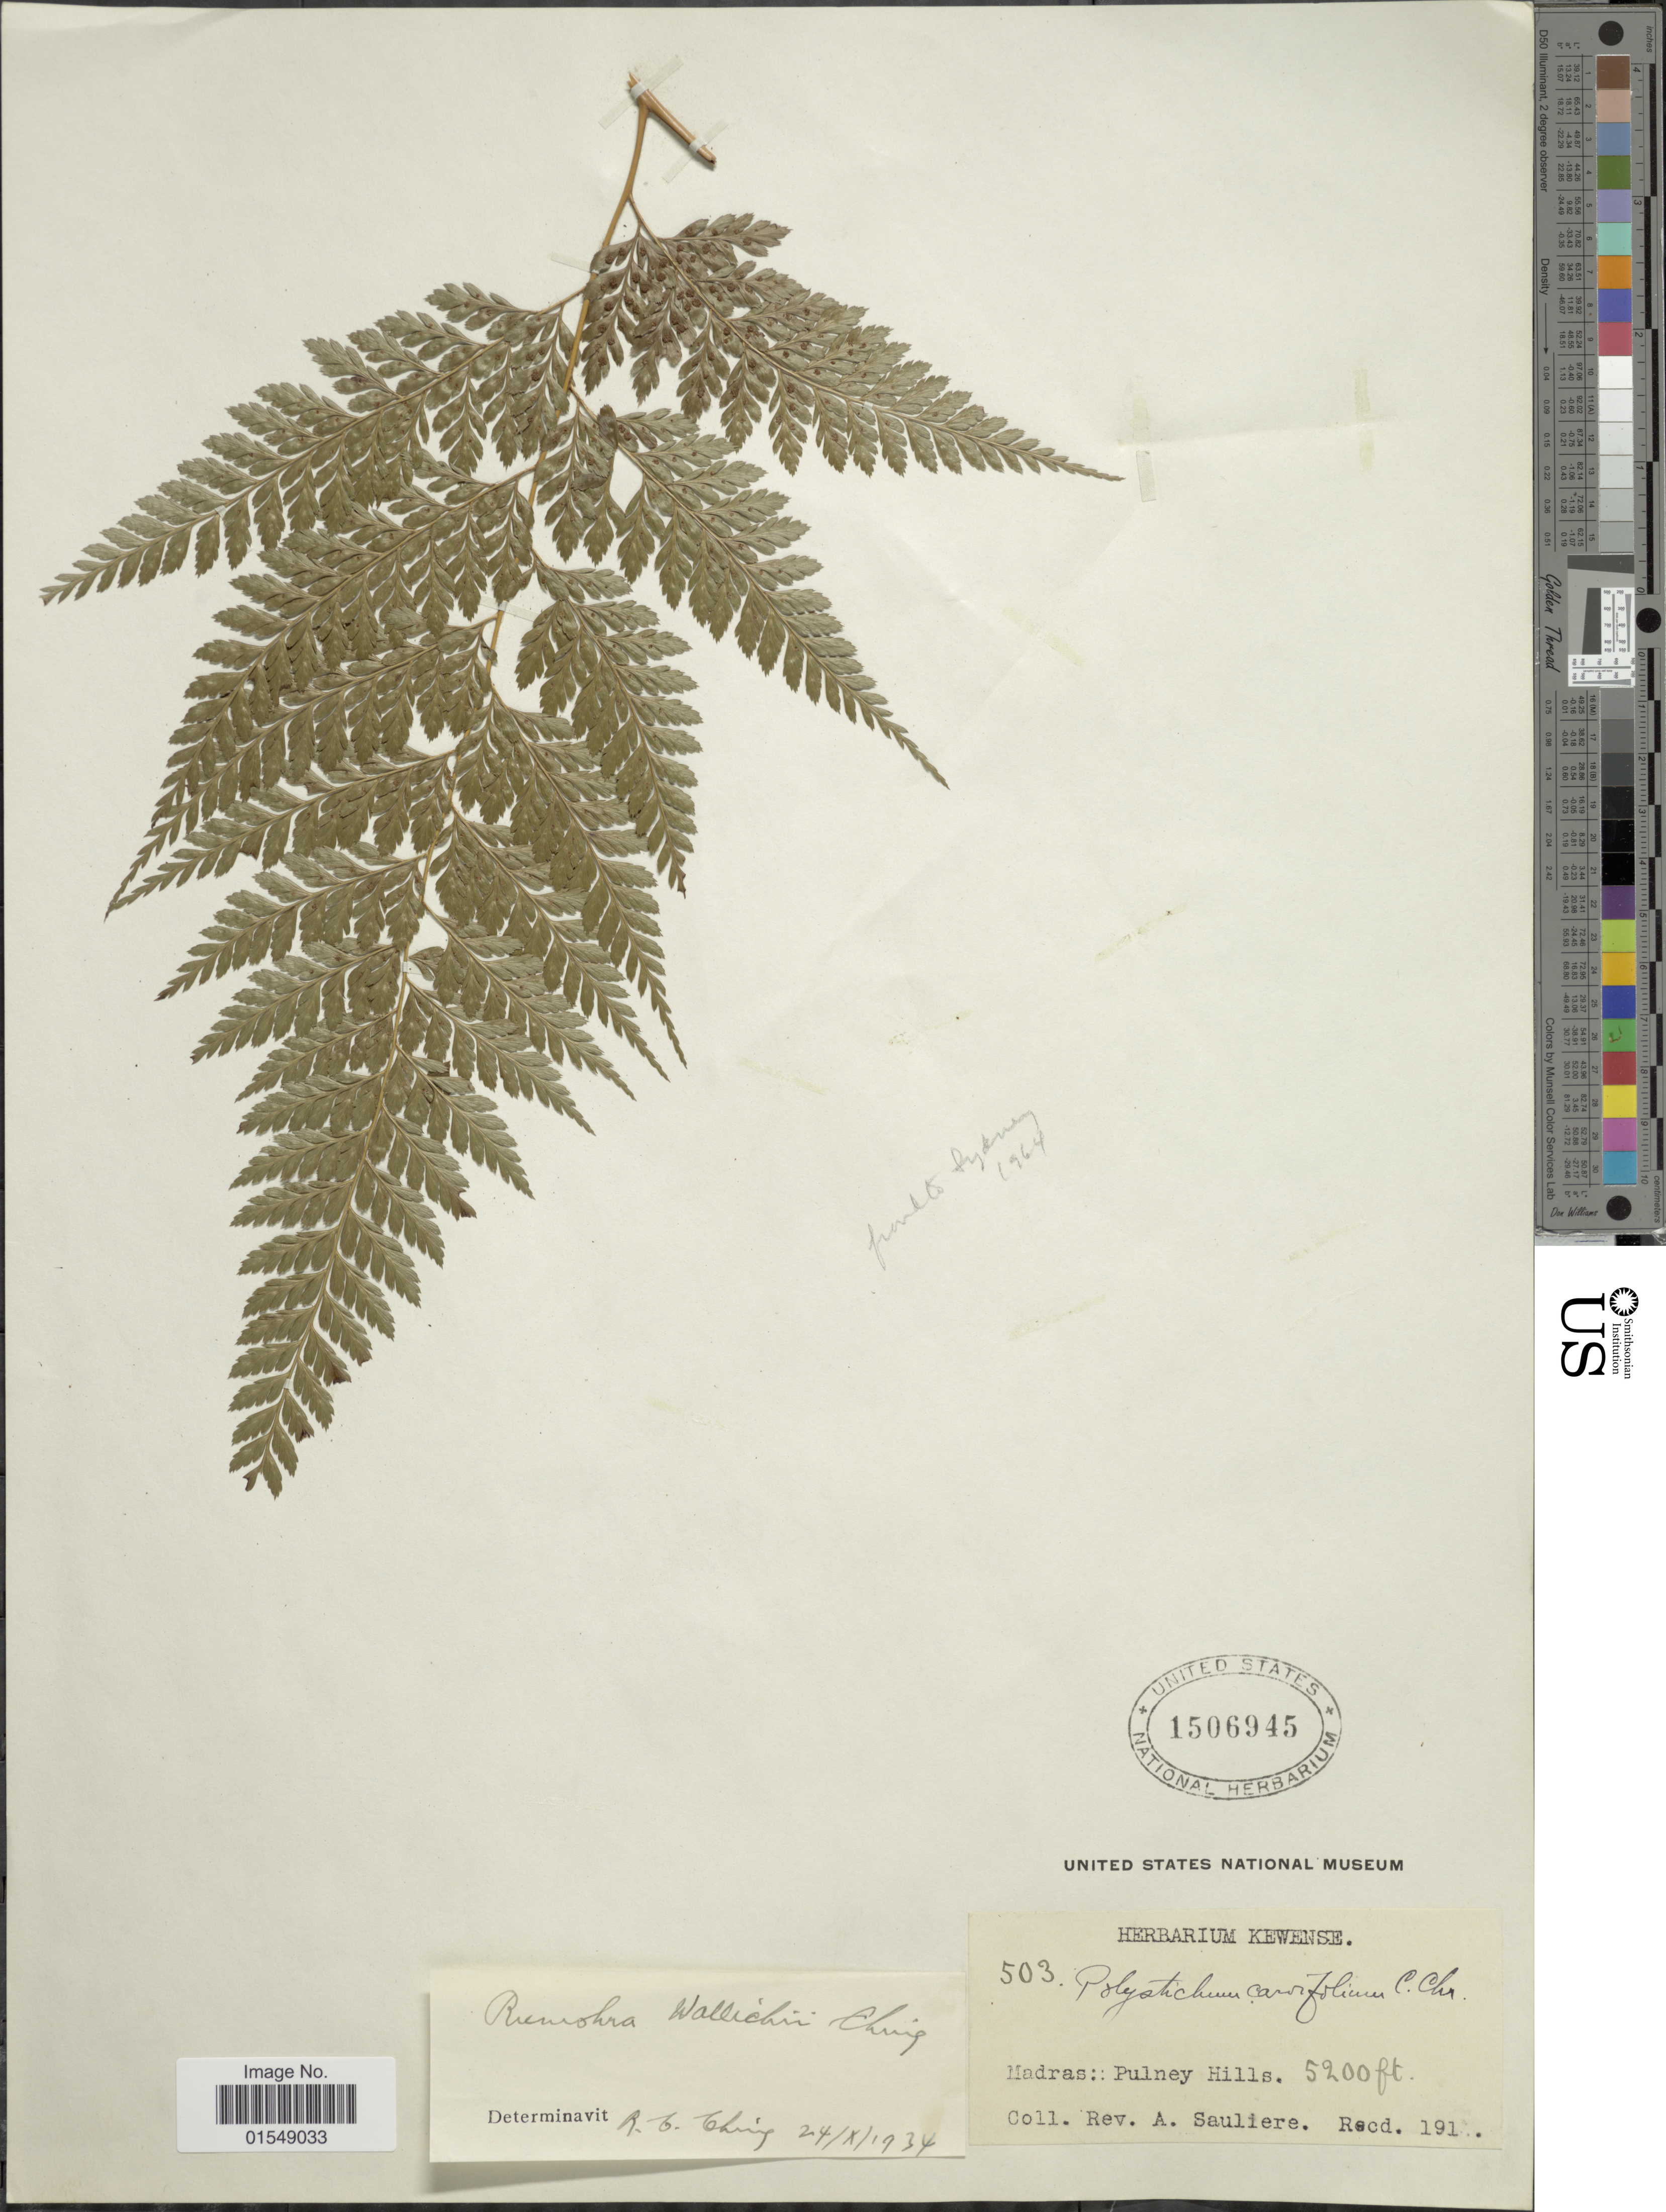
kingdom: Plantae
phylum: Tracheophyta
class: Polypodiopsida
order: Polypodiales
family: Dryopteridaceae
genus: Arachniodes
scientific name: Arachniodes coniifolia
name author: (T. Moore) Ching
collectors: A. Sauliere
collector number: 503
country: India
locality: Madras: Pulney Hills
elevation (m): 1585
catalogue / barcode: US 1506945